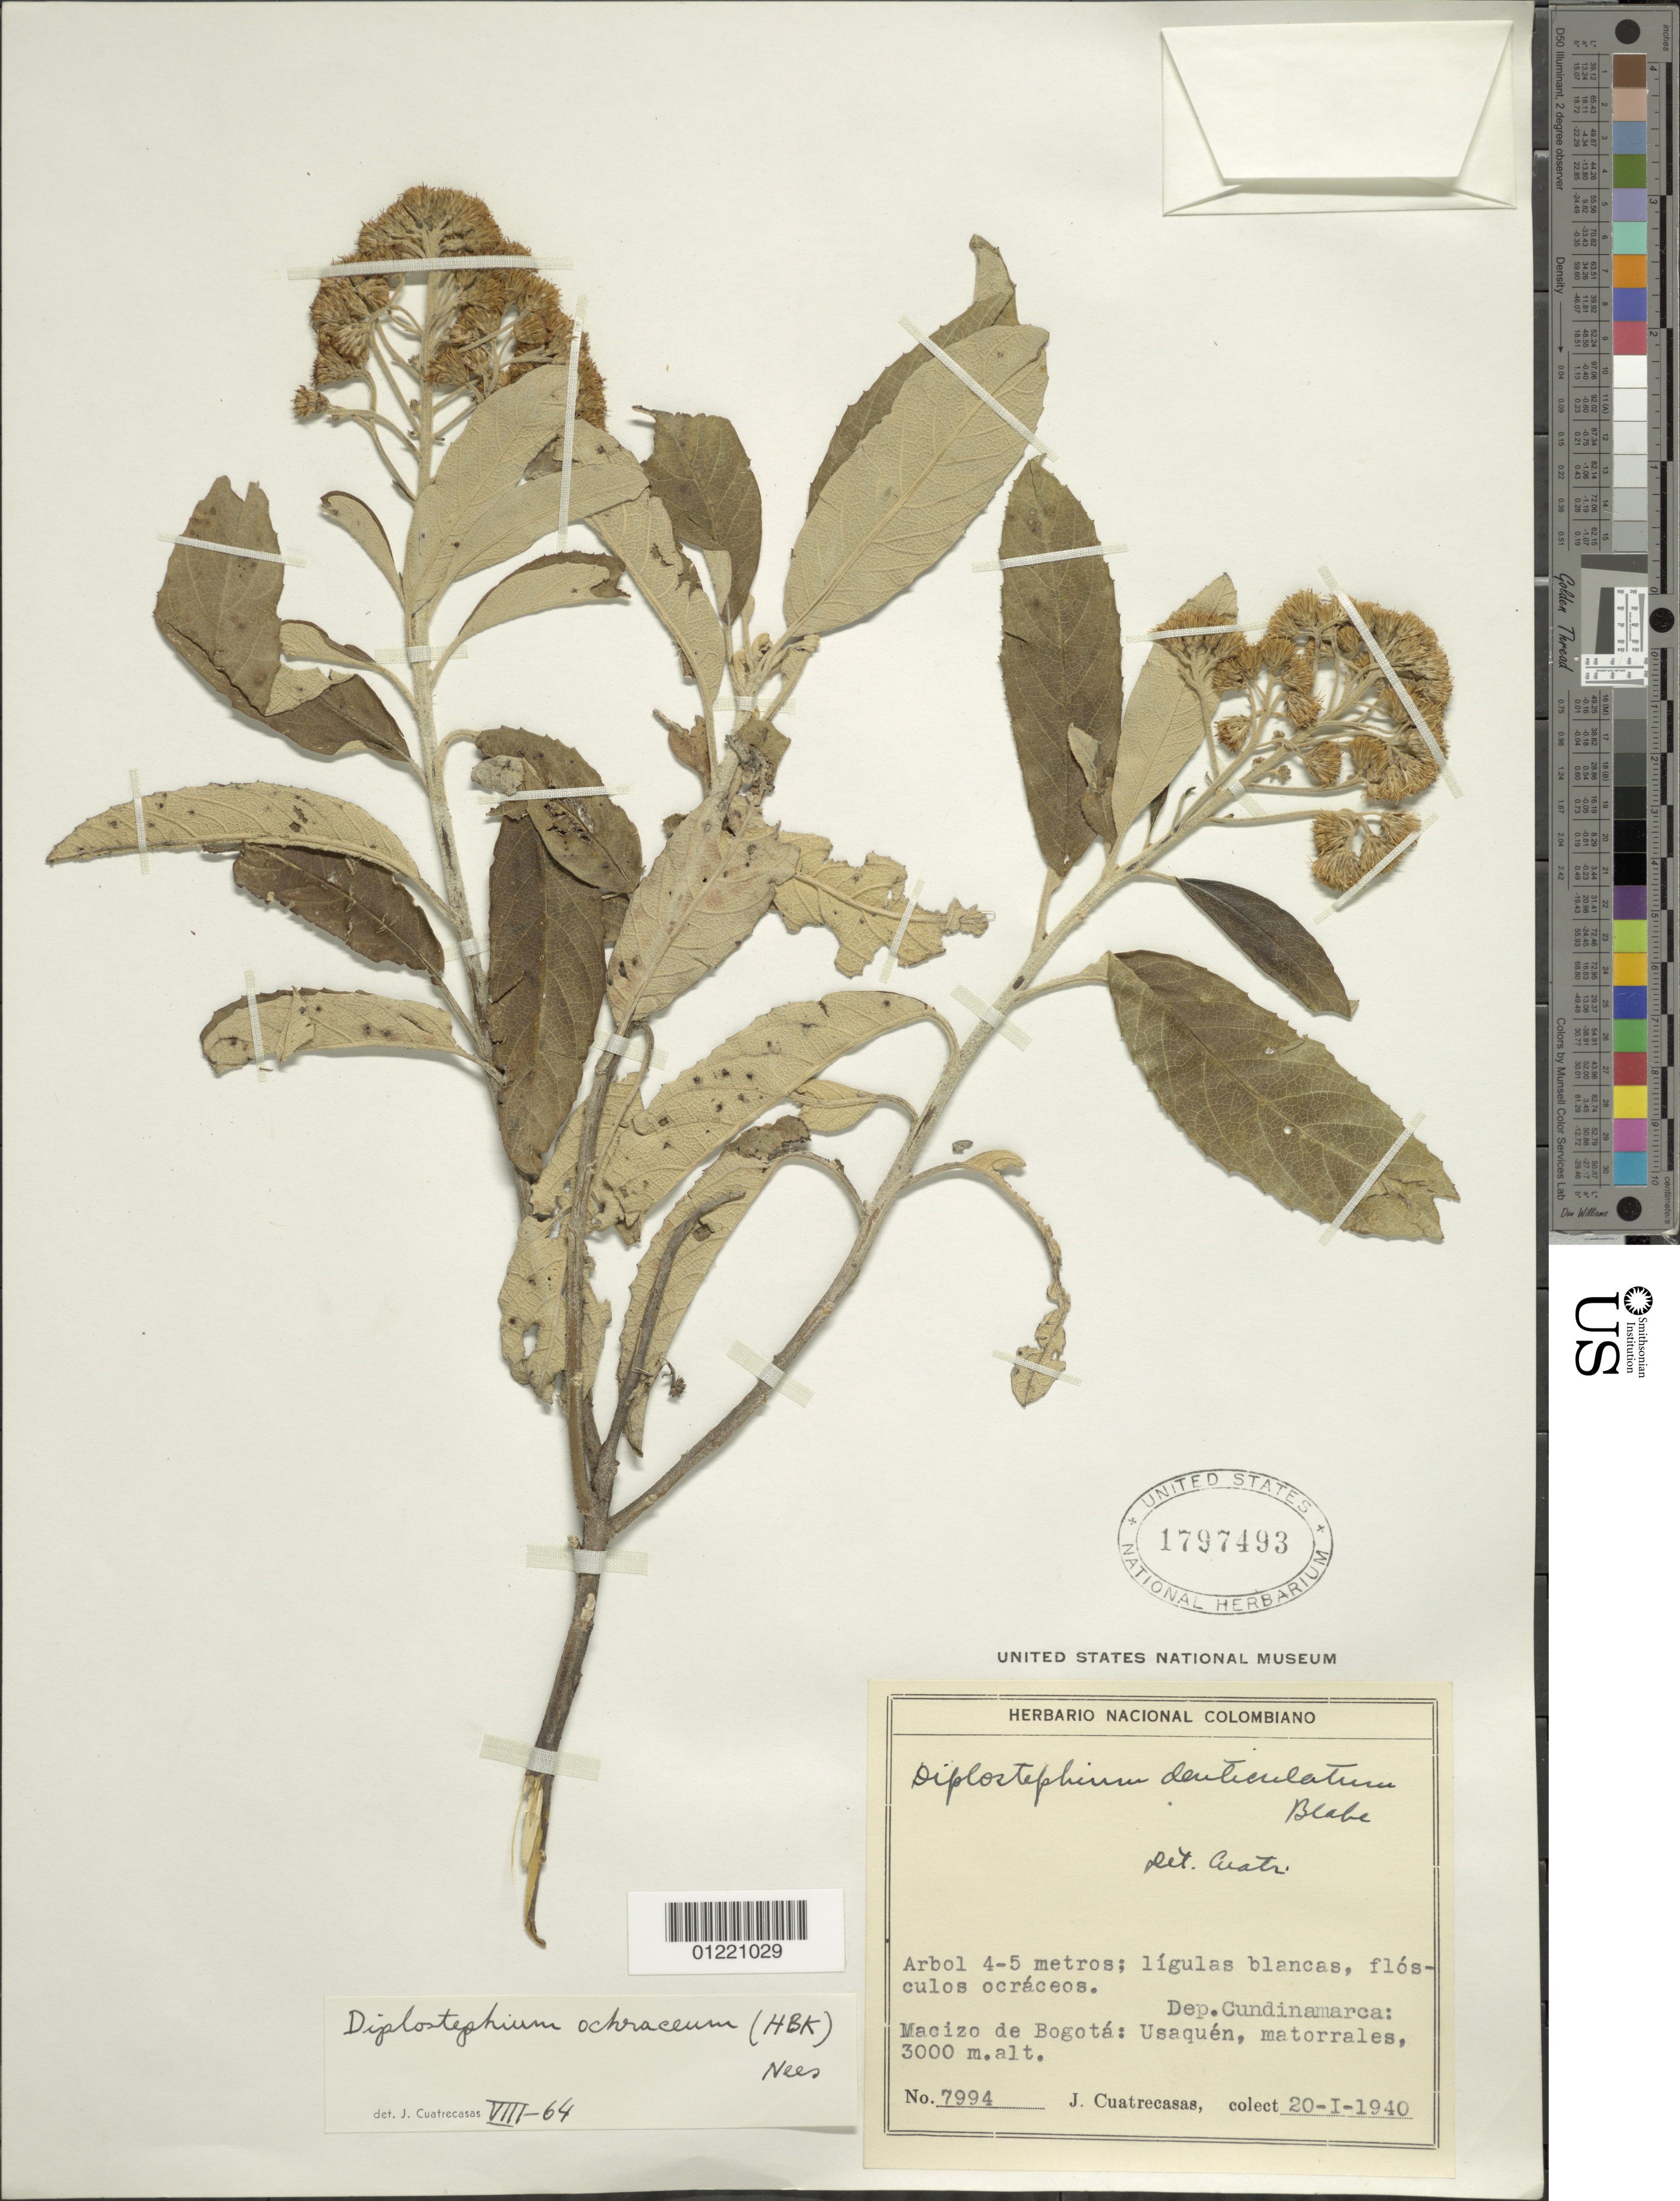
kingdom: Plantae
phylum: Tracheophyta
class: Magnoliopsida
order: Asterales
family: Asteraceae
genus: Diplostephium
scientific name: Diplostephium ochraceum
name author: (Kunth) Nees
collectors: J. Cuatrecasas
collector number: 7994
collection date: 1940-01-20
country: Colombia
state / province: Cundinamarca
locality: Macizo de Bogota: Usaquen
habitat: matorrales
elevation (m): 3000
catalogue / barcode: US 1797493